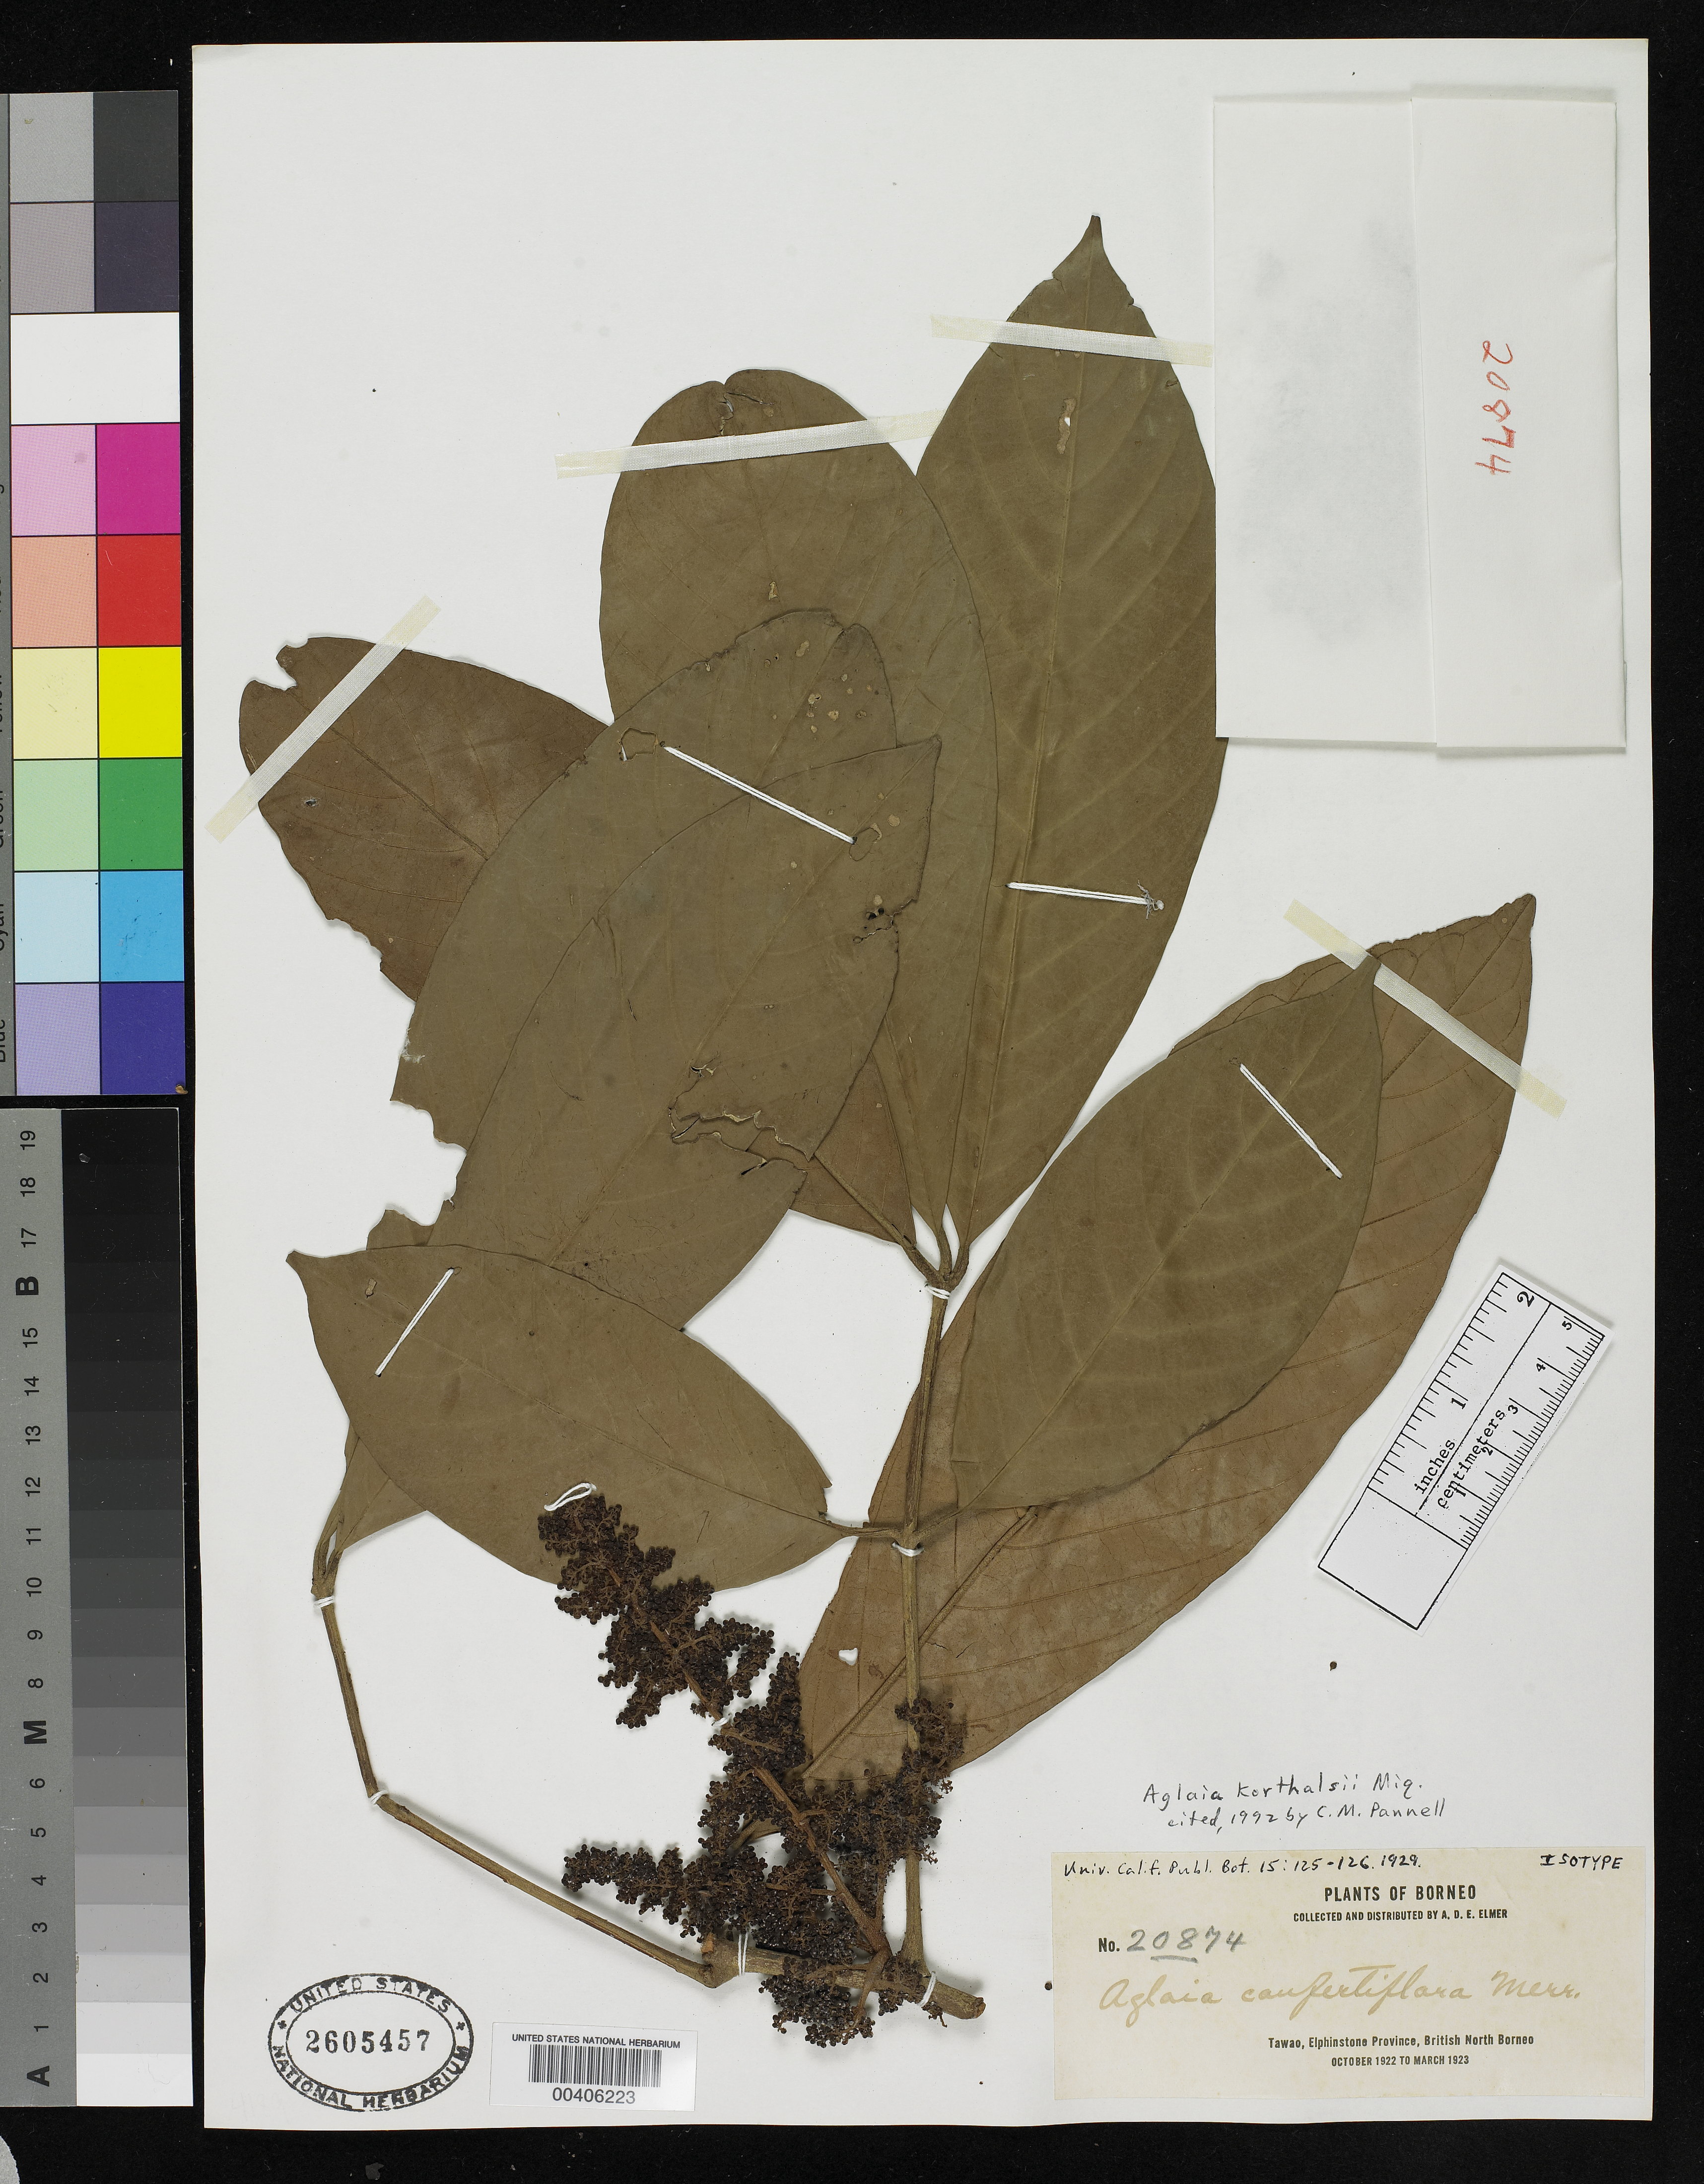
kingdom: Plantae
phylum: Tracheophyta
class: Magnoliopsida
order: Sapindales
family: Meliaceae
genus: Aglaia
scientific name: Aglaia confertiflora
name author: Merr.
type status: Isotype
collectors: A. D. E. Elmer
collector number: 20874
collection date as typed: Oct 1922 to -- Mar 1923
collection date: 1922-10/1923-03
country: Malaysia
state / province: Sabah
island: Borneo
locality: Elphinstone province, Tawao.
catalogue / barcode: US 2605457